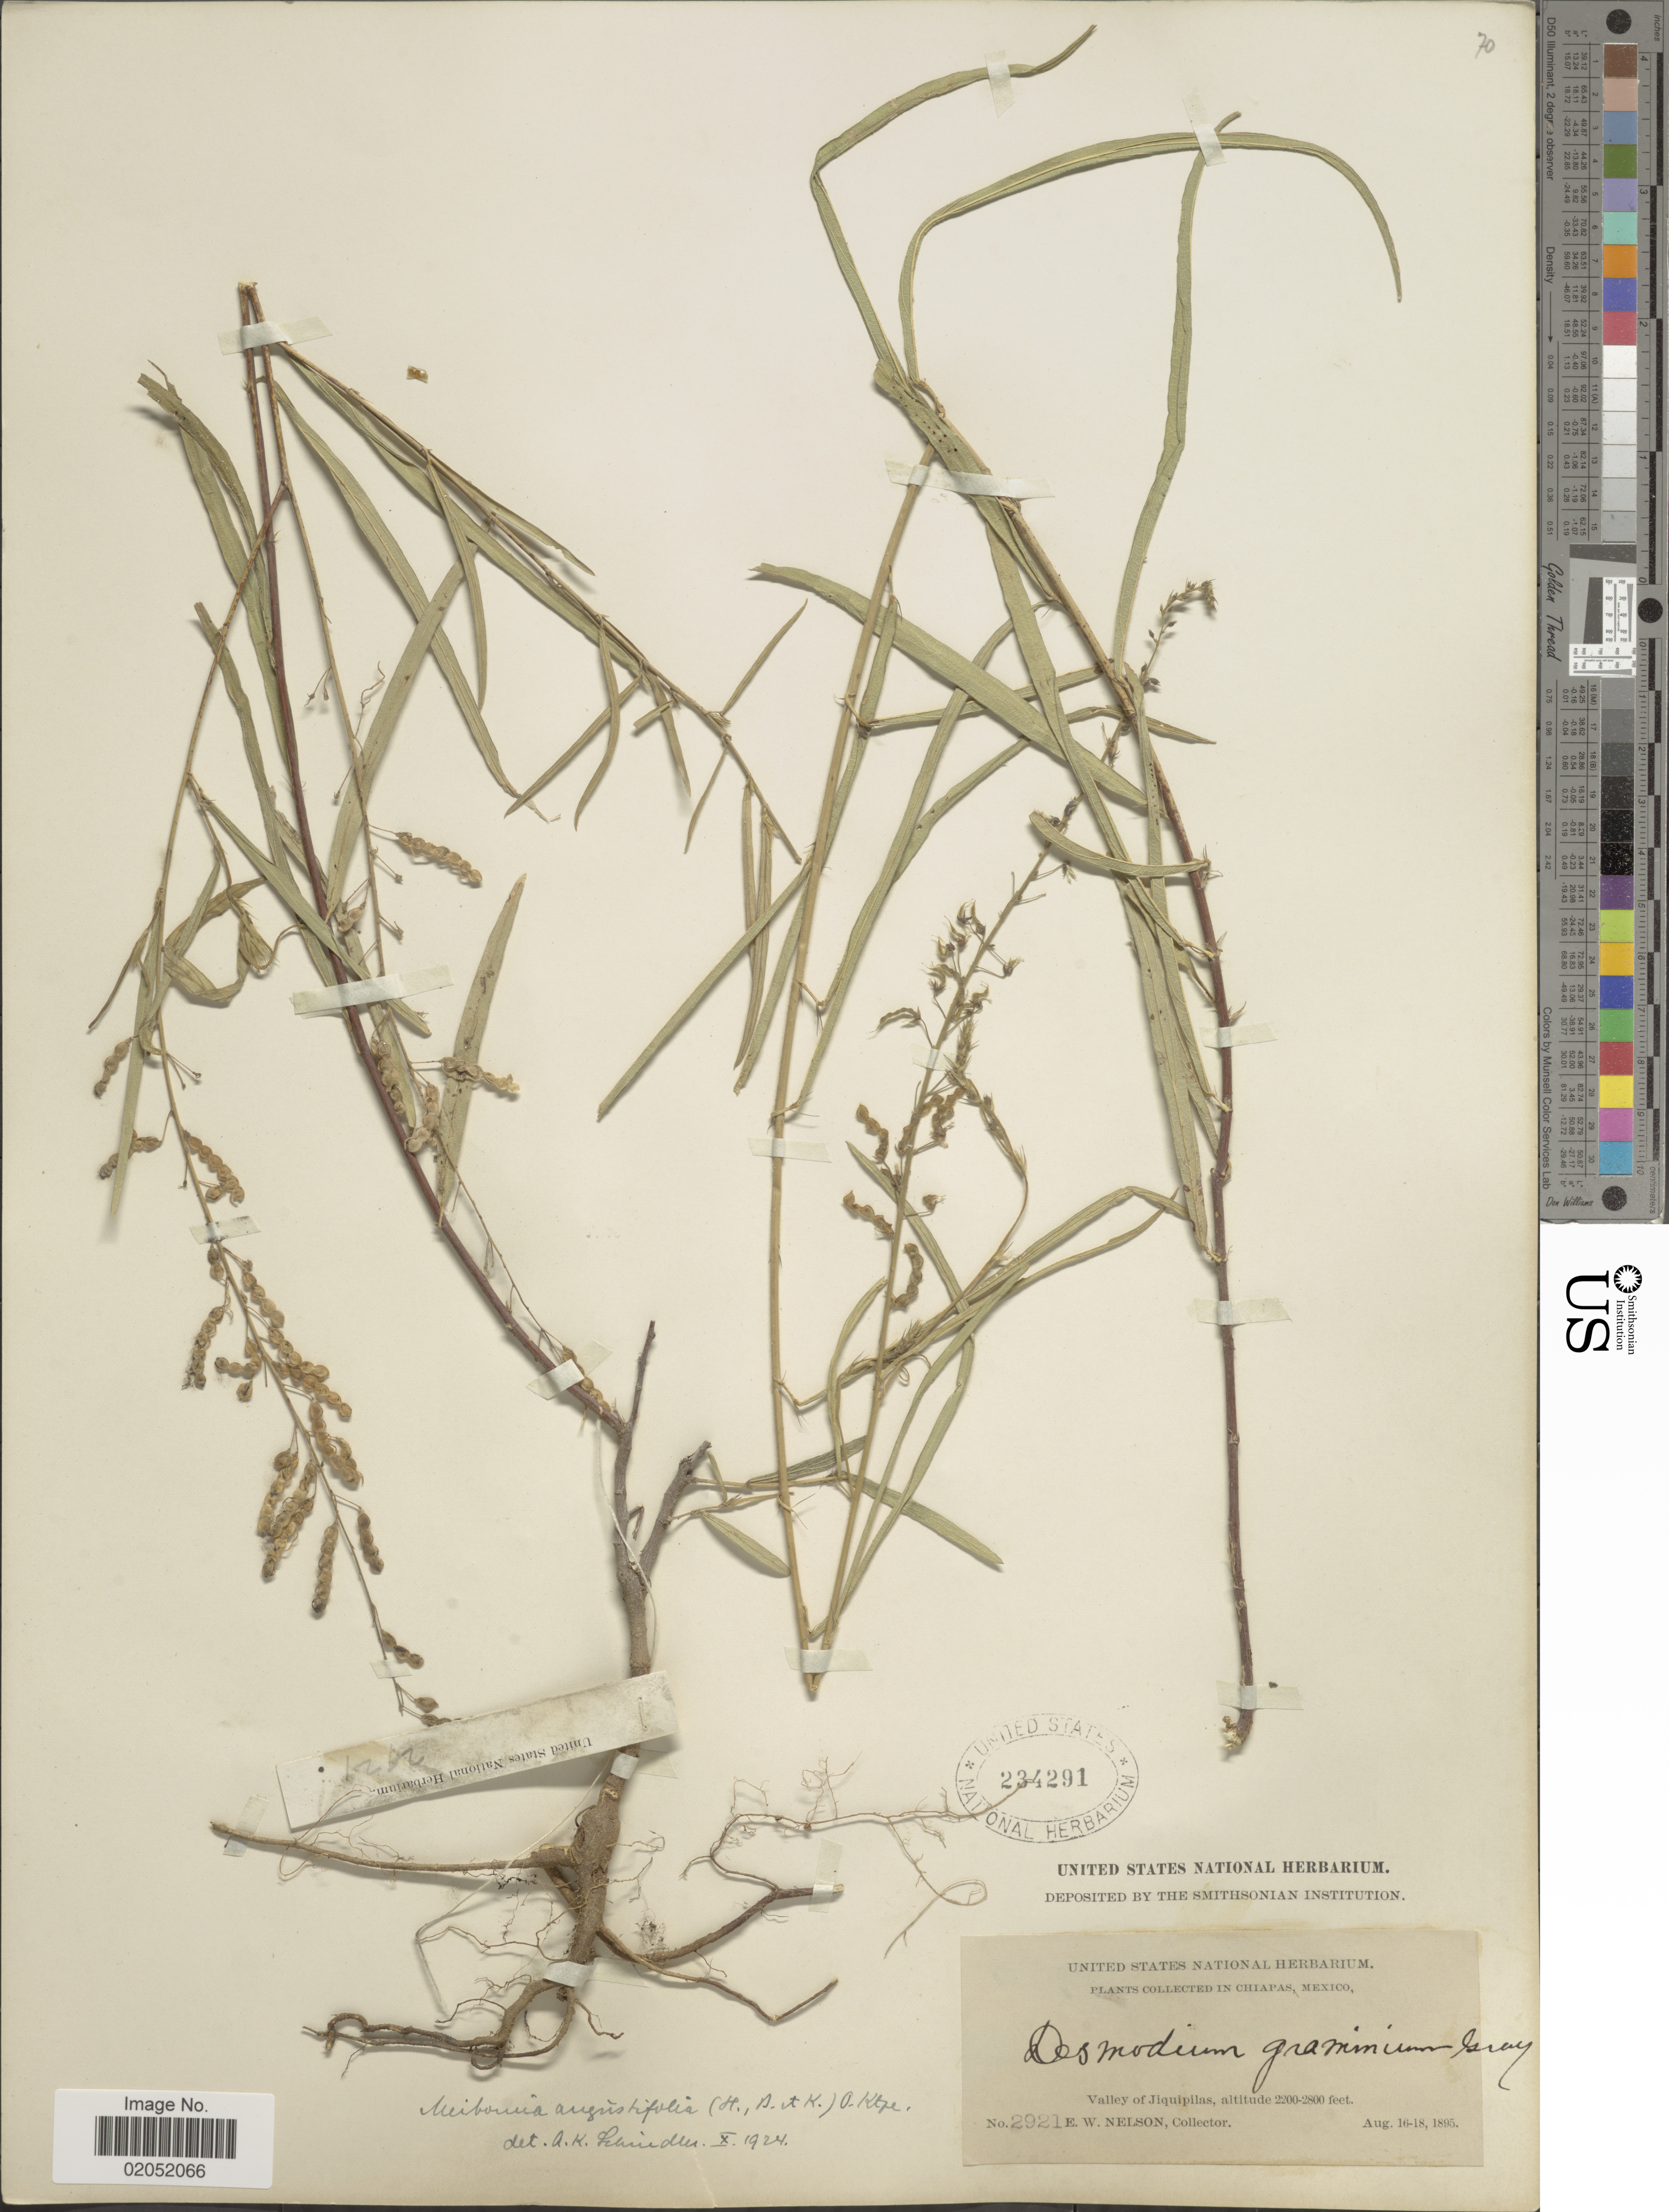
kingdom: Plantae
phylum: Tracheophyta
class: Magnoliopsida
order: Fabales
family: Fabaceae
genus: Desmodium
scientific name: Desmodium angustifolium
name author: (Kunth) DC.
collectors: E. W. Nelson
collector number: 2921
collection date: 1895-08-16/1895-08-18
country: Mexico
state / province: Chiapas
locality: Valley of Jiquipilas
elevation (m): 671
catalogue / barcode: US 234291